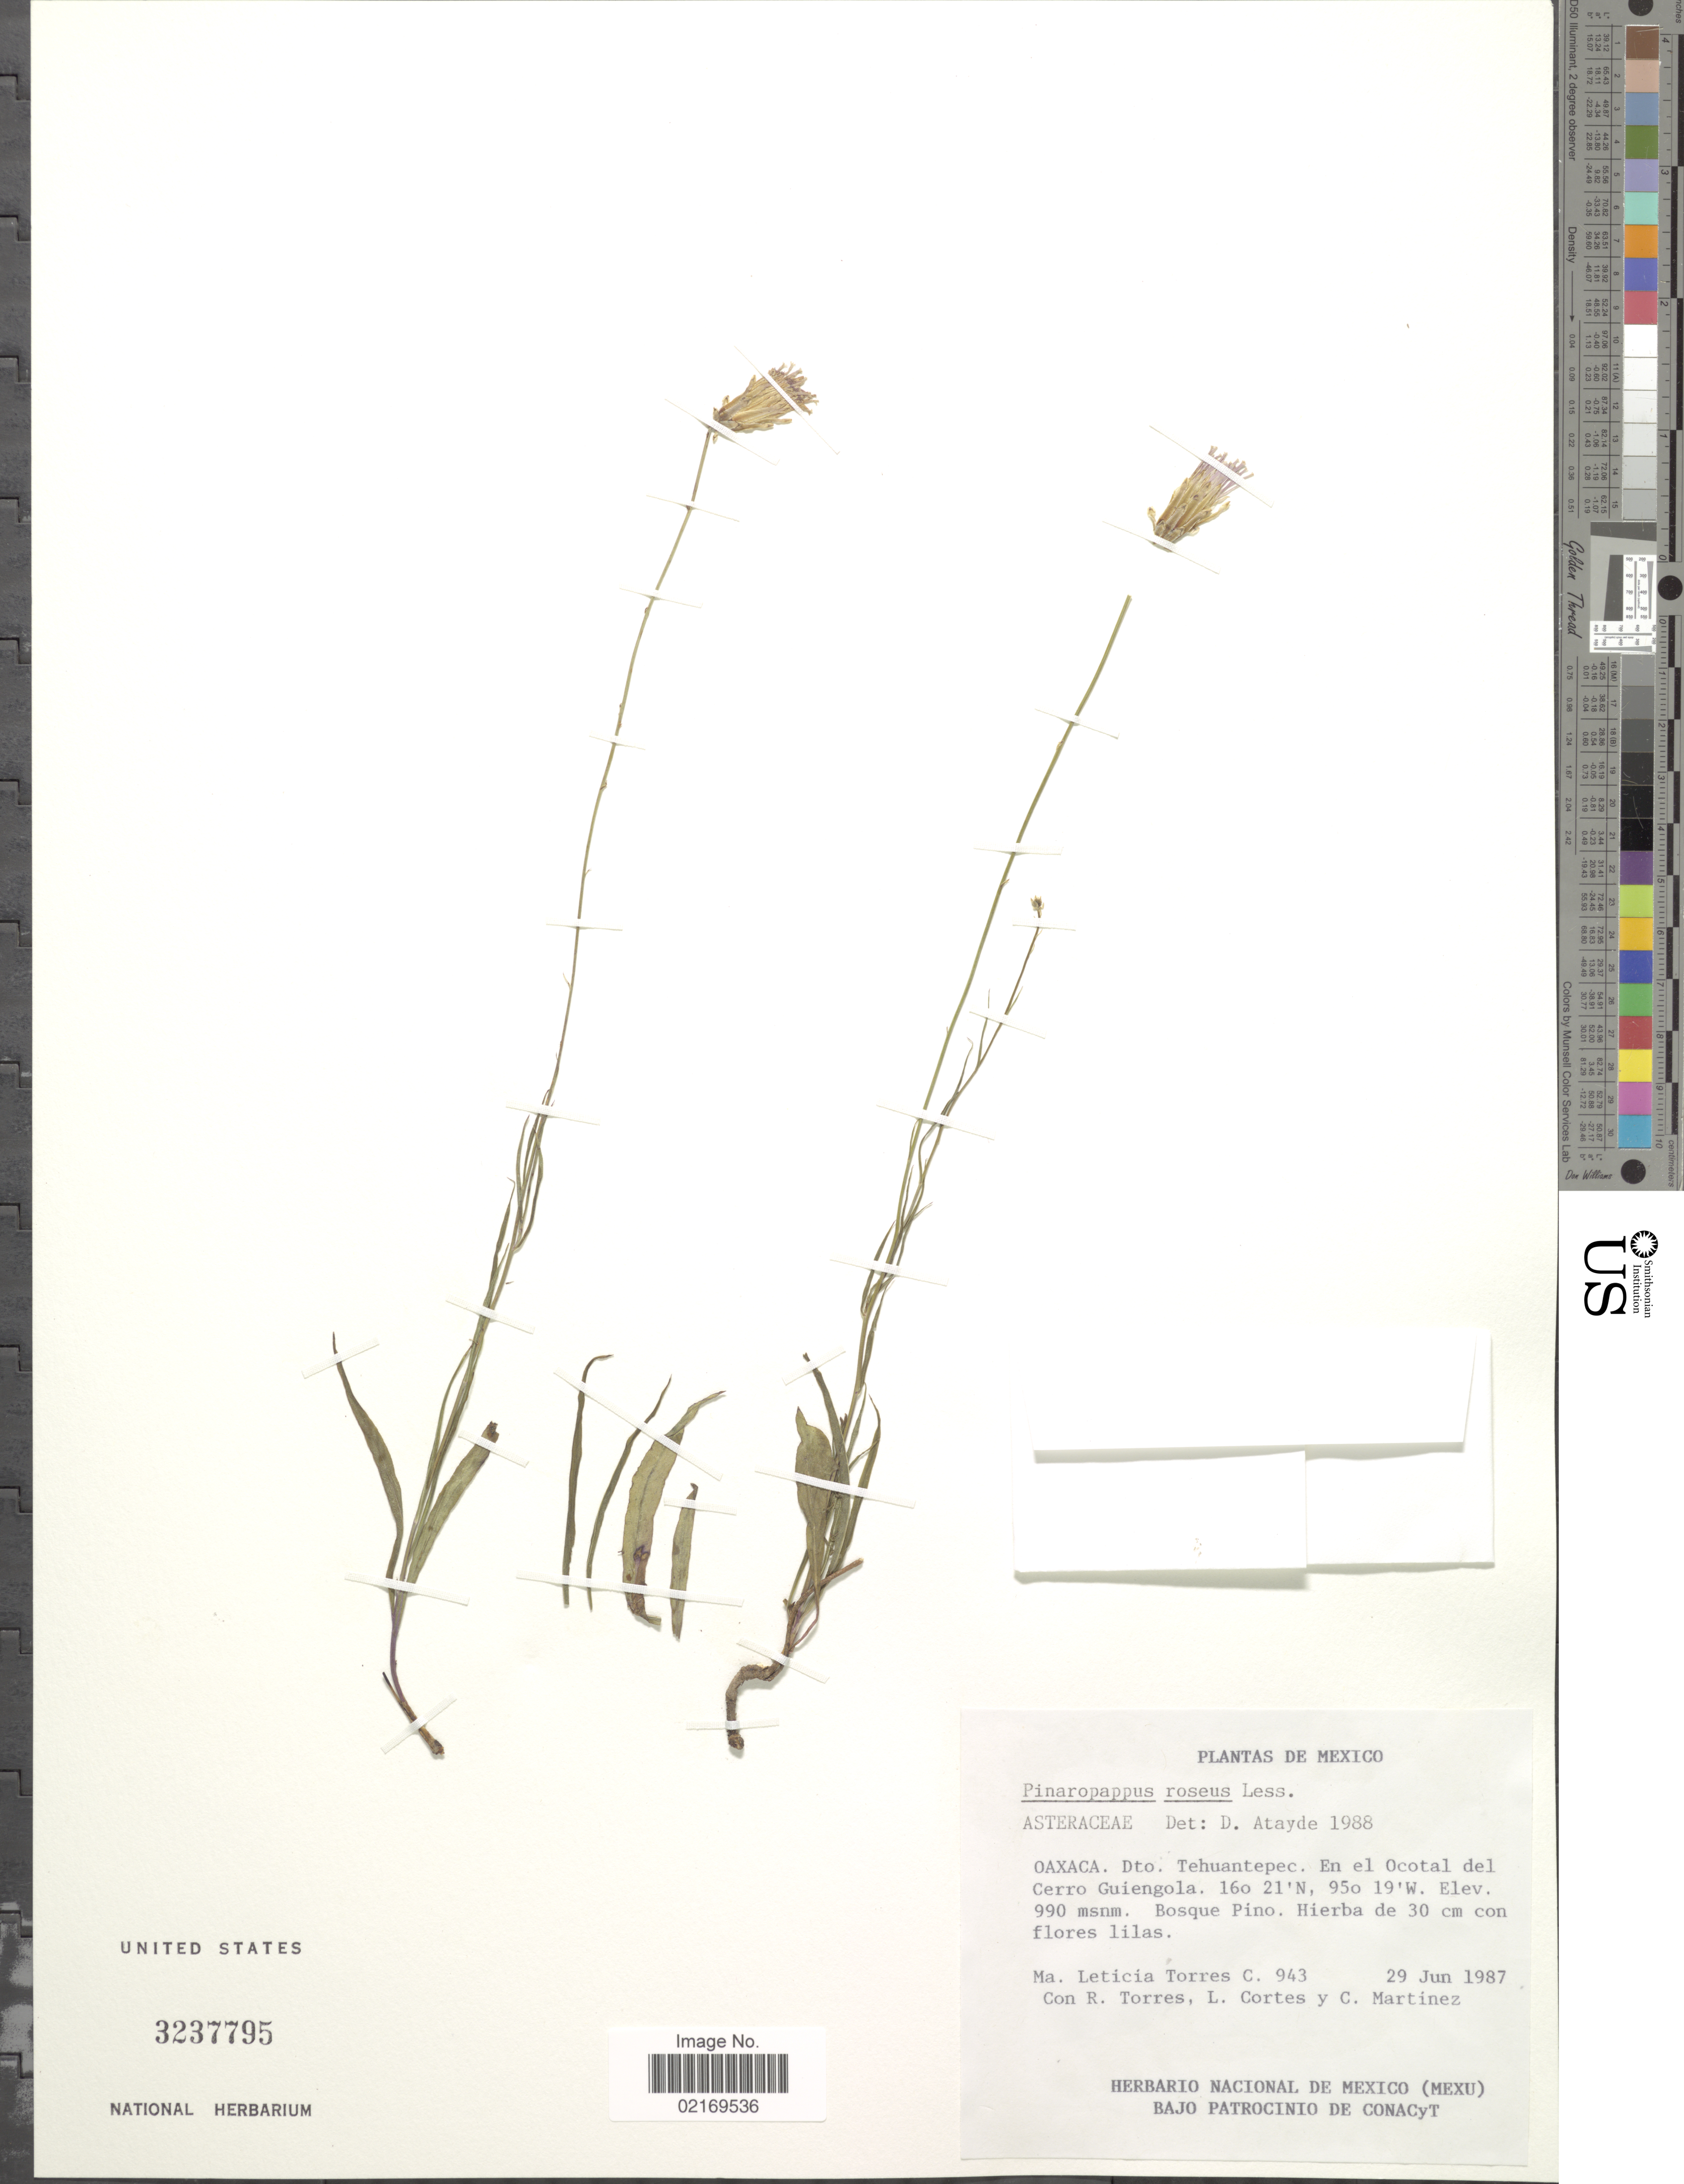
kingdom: Plantae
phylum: Tracheophyta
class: Magnoliopsida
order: Asterales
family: Asteraceae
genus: Pinaropappus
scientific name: Pinaropappus roseus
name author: Less.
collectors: M. L. Torres Colin, R. Torres, L. Cortes & C. Martínez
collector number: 943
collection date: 1987-06-29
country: Mexico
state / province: Oaxaca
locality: Dto. Tehuantepec, en el Ocotal del Cerro Guiengola, bosque pino.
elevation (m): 990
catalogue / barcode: US 3237795